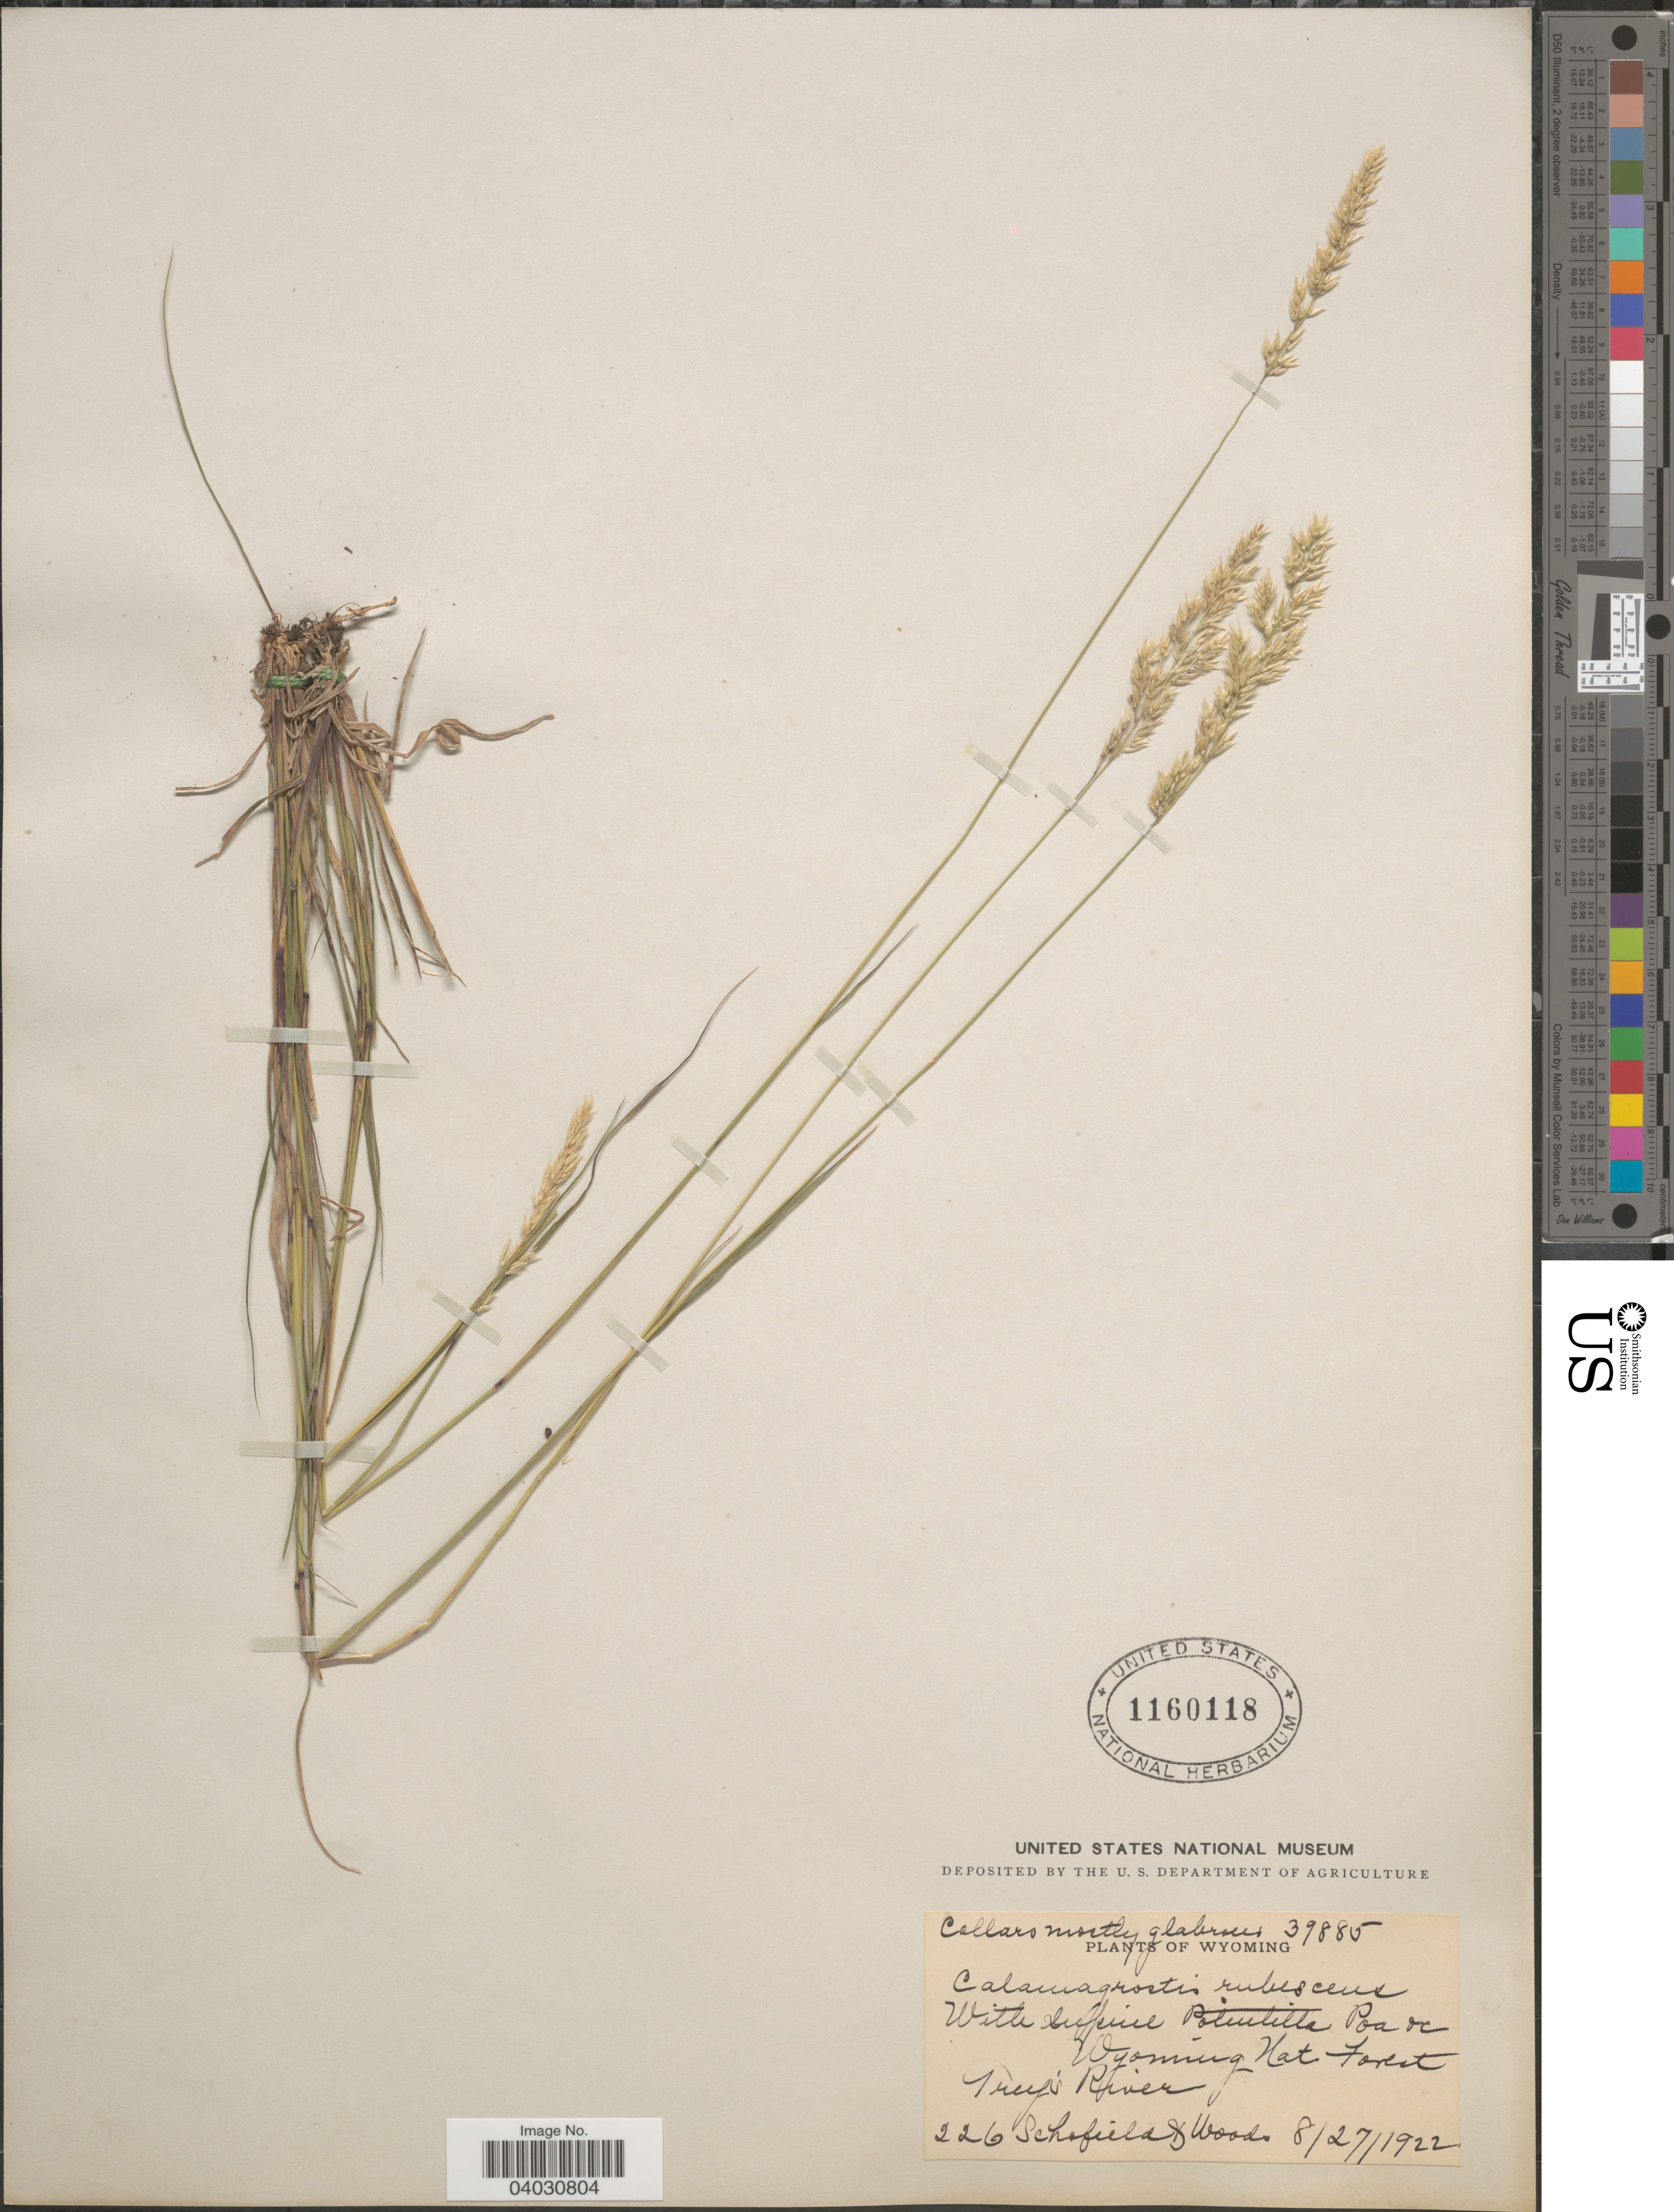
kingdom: Plantae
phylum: Tracheophyta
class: Liliopsida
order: Poales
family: Poaceae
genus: Calamagrostis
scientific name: Calamagrostis rubescens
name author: Buckley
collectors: Schofield & -. Woods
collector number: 226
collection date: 1922-08-27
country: United States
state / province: Wyoming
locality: Wyoming Nat. Forest. Grey's River.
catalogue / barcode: US 1160118